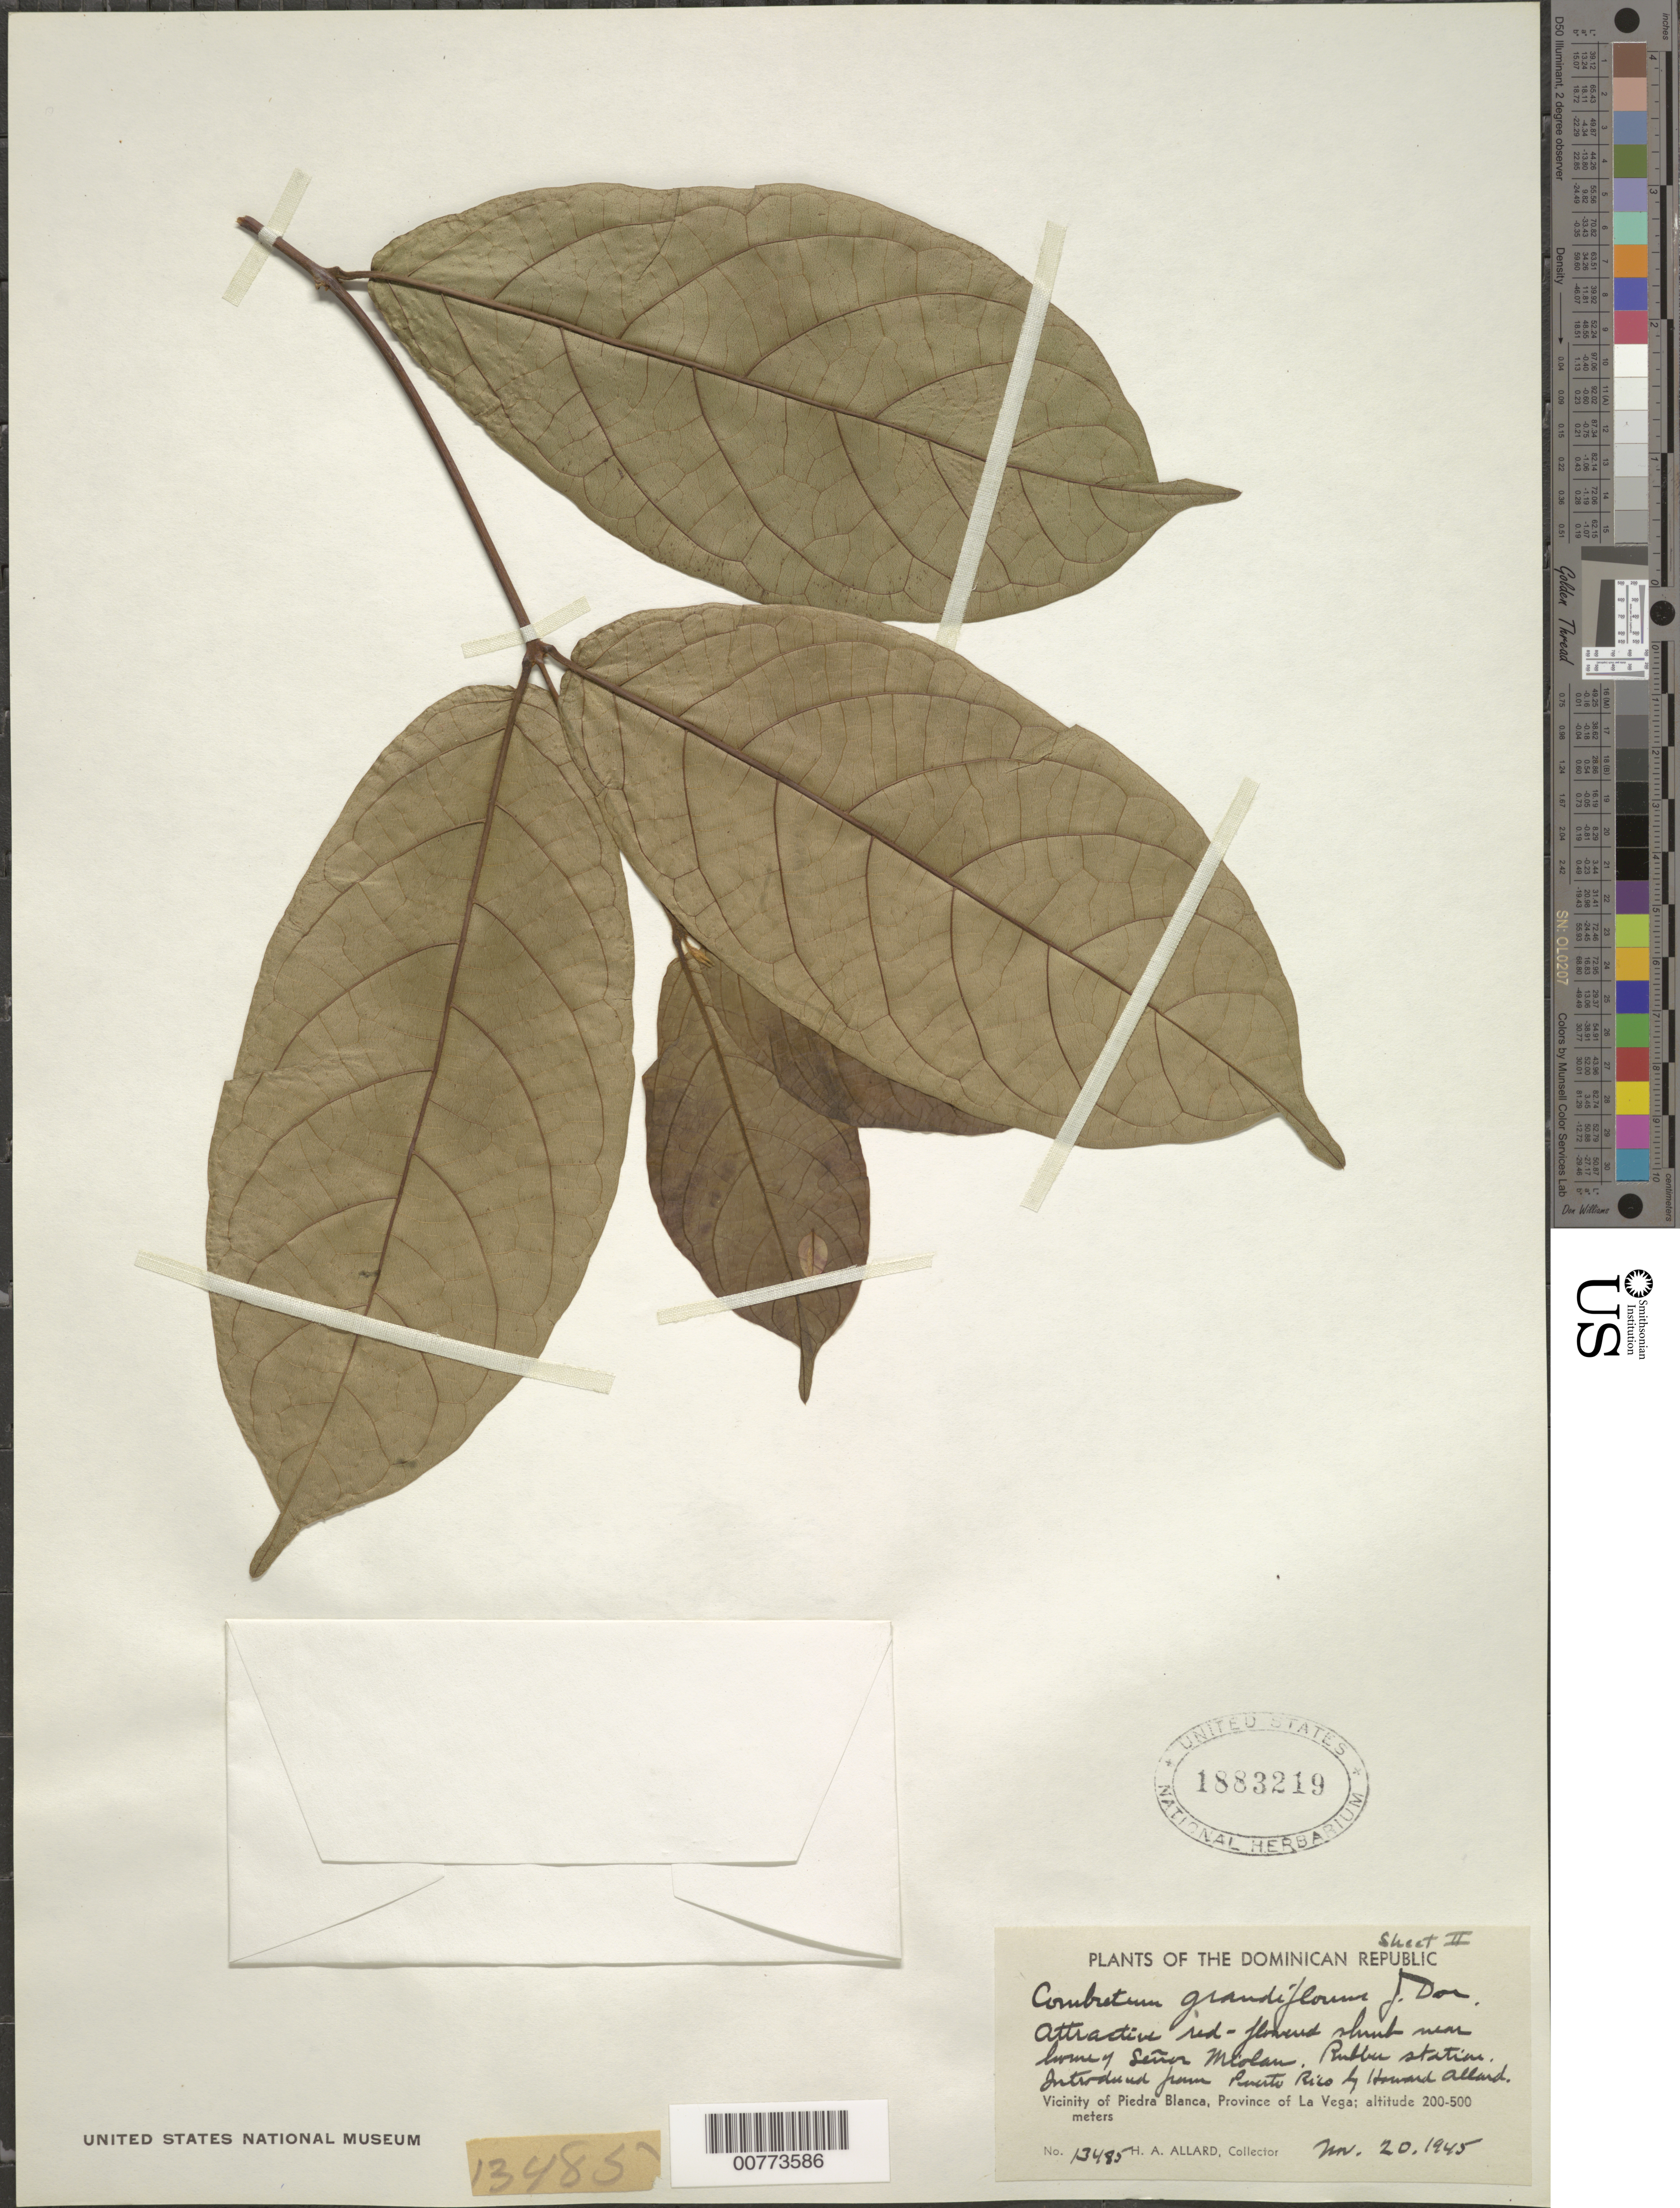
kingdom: Plantae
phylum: Tracheophyta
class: Magnoliopsida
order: Myrtales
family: Combretaceae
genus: Combretum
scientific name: Combretum grandiflorum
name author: G. Don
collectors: H. A. Allard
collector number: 13485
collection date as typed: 20 Nov 1945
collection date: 1945-11-20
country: Dominican Republic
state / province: La Vega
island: Hispaniola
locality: Vicinity of Piedra Blanca, near home of Mr. Miolan, Rubber station.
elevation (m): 200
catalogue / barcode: US 1883219